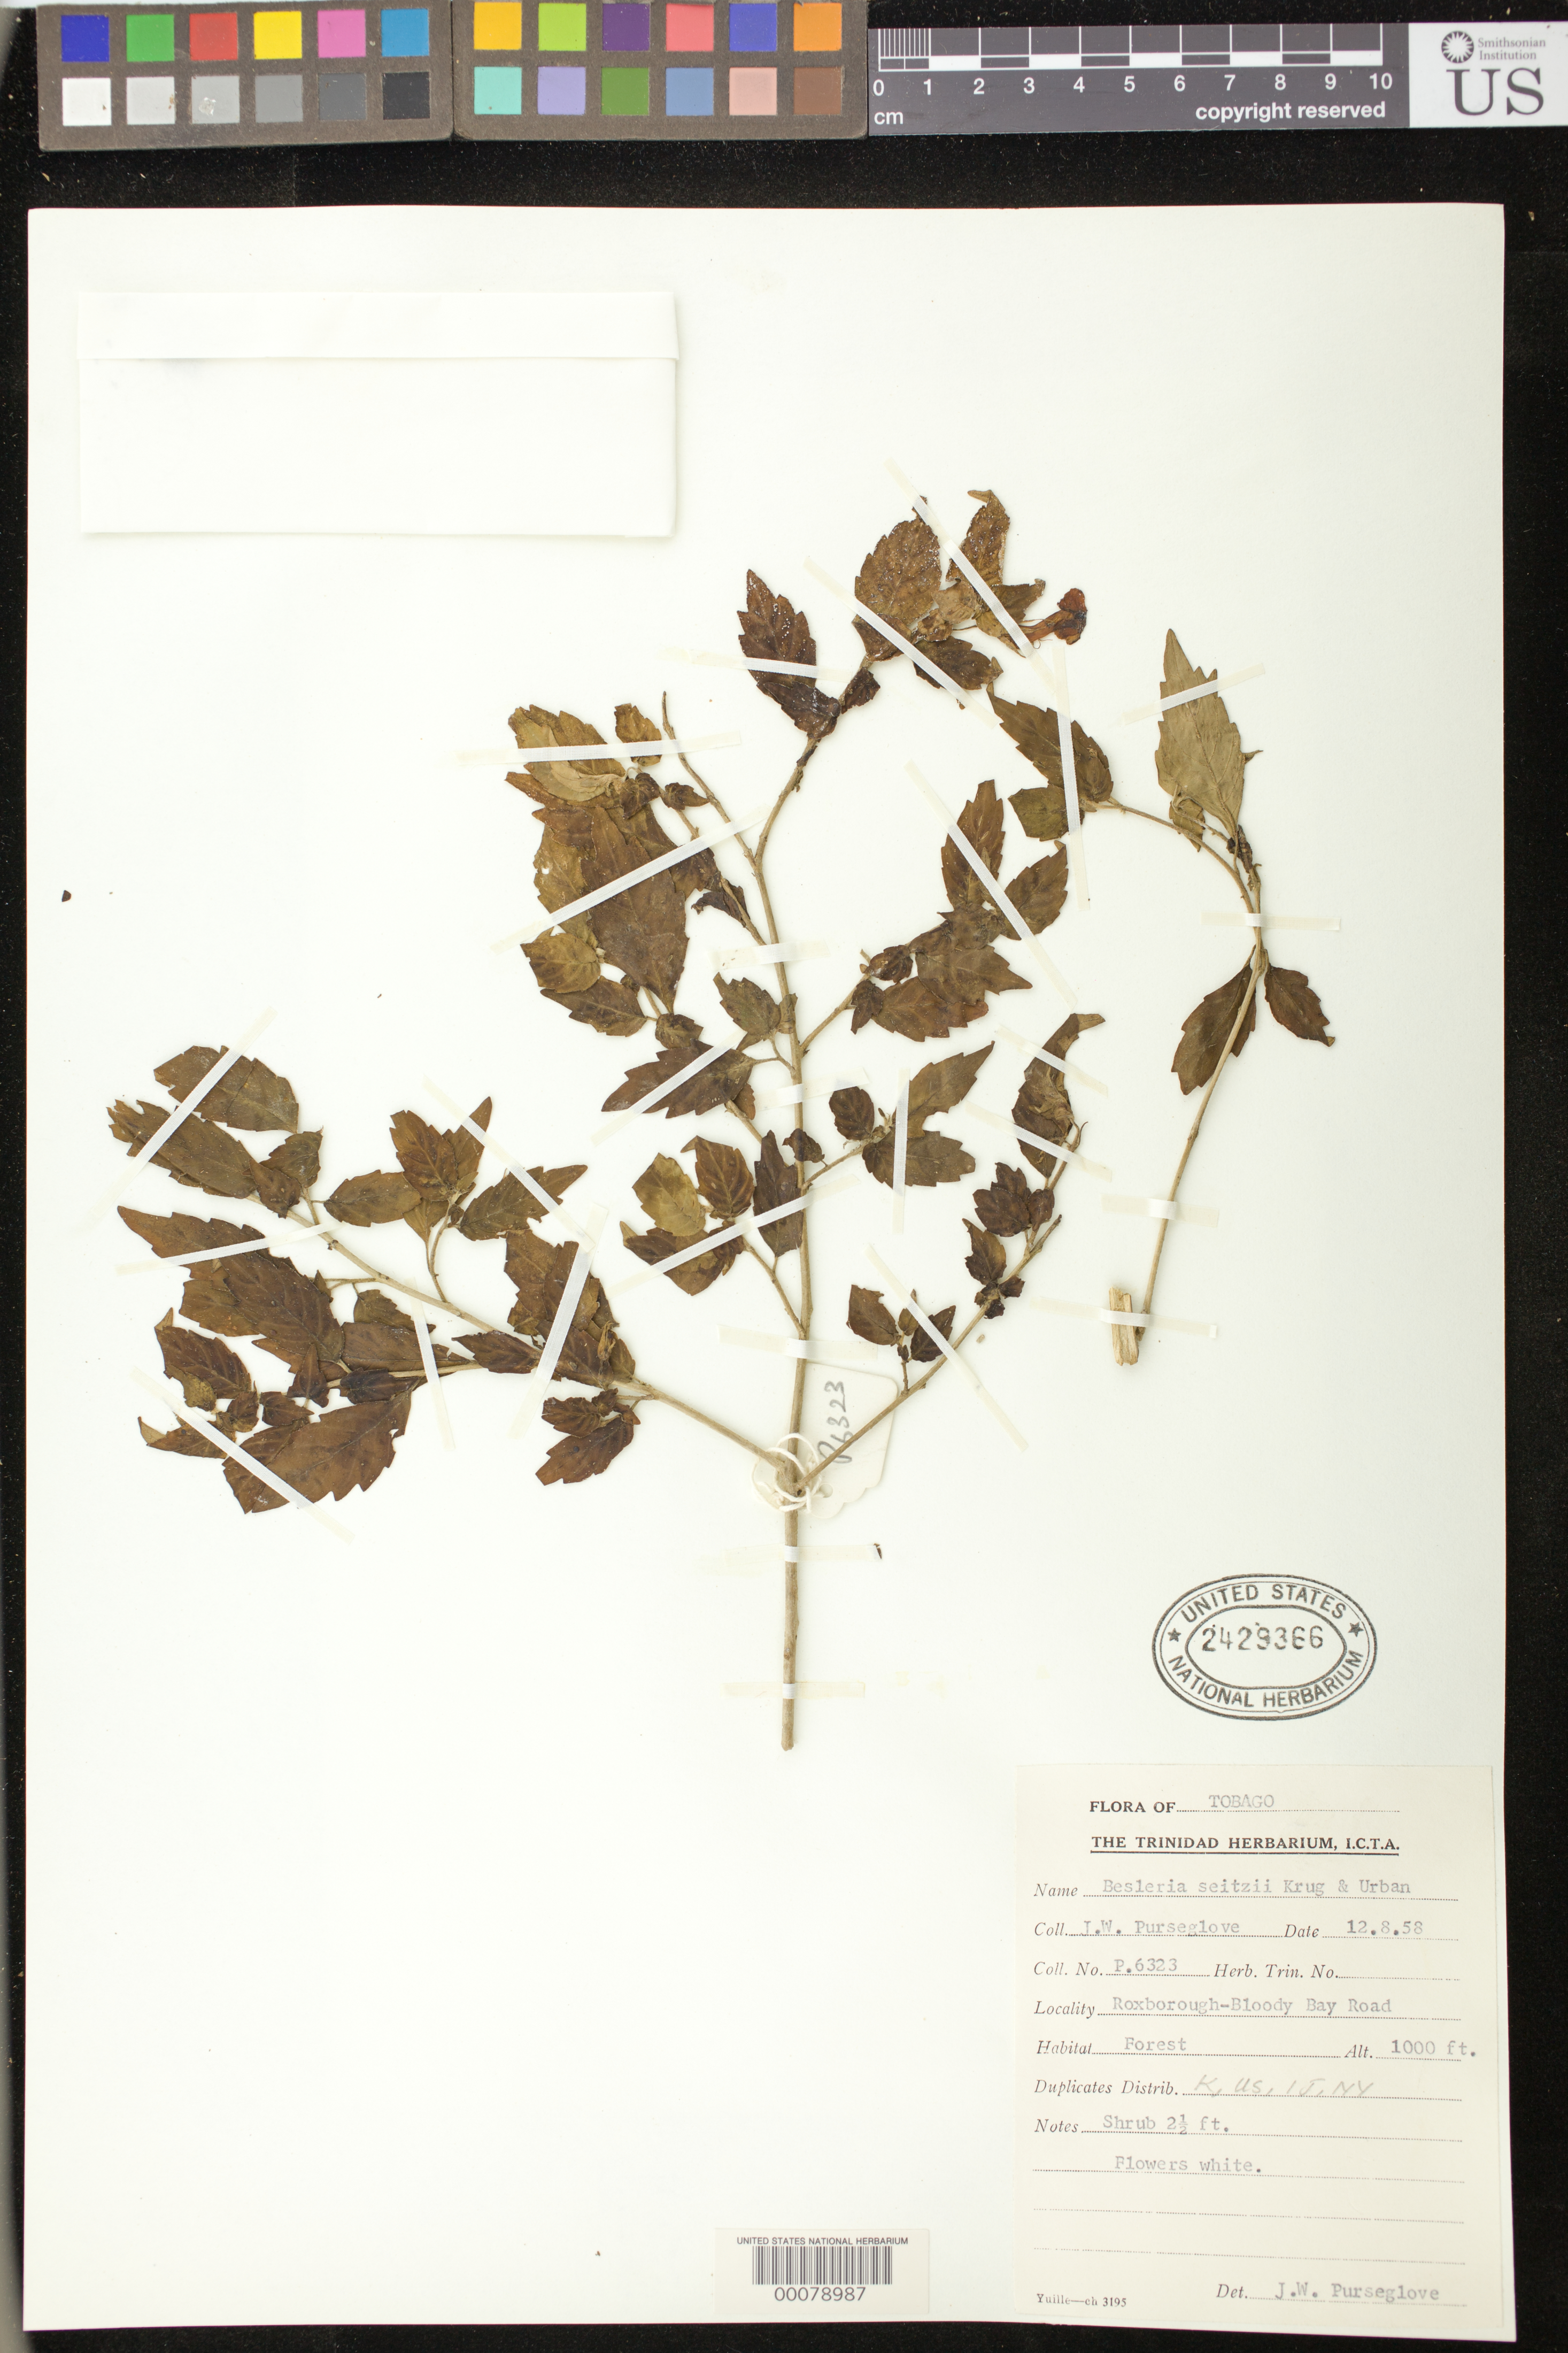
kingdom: Plantae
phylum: Tracheophyta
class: Magnoliopsida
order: Lamiales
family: Gesneriaceae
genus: Besleria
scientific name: Besleria seitzii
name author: Krug & Urb.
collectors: J. Purseglove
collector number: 6323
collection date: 1958-08-12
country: Trinidad and Tobago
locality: Roxborough-Bloody Bay Road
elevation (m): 305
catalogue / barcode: US 2429366